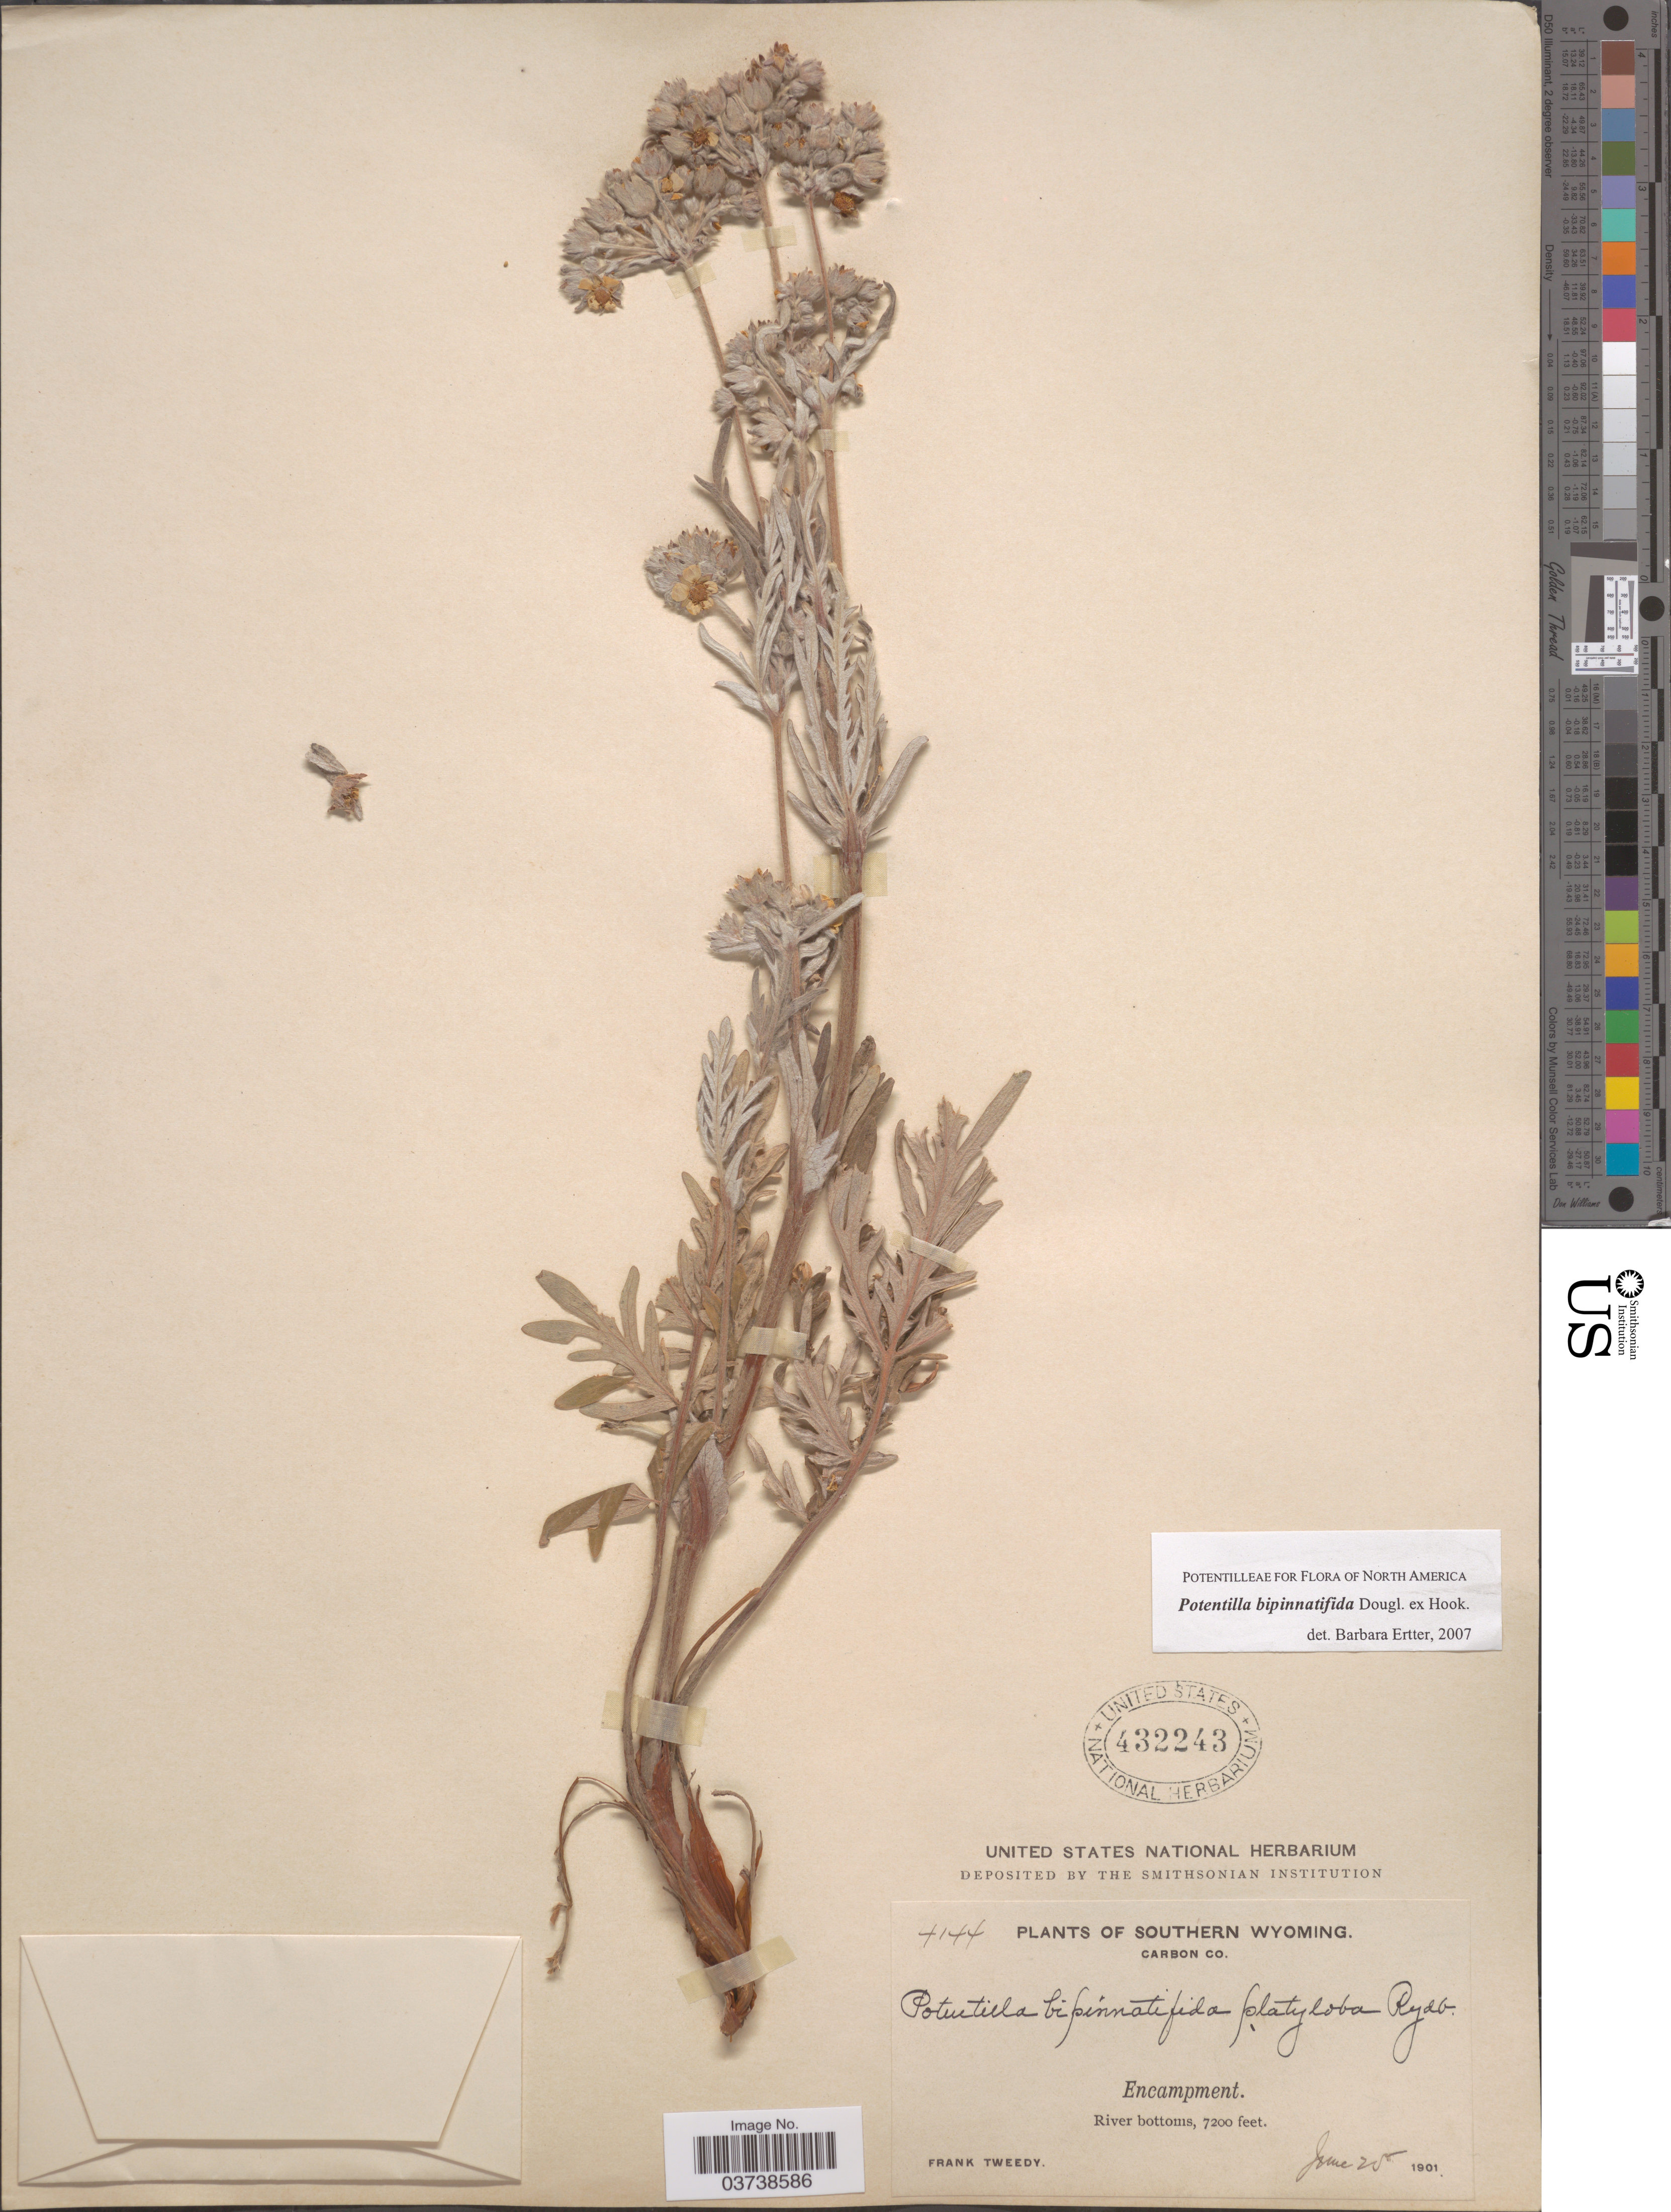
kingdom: Plantae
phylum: Tracheophyta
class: Magnoliopsida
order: Rosales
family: Rosaceae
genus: Potentilla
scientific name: Potentilla bipinnatifida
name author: Douglas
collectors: F. Tweedy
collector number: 4144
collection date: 1901-06-25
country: United States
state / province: Wyoming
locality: Southern Wyoming. Carbon Co. Encampment. River bottoms.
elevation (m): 2195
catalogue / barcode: US 432243